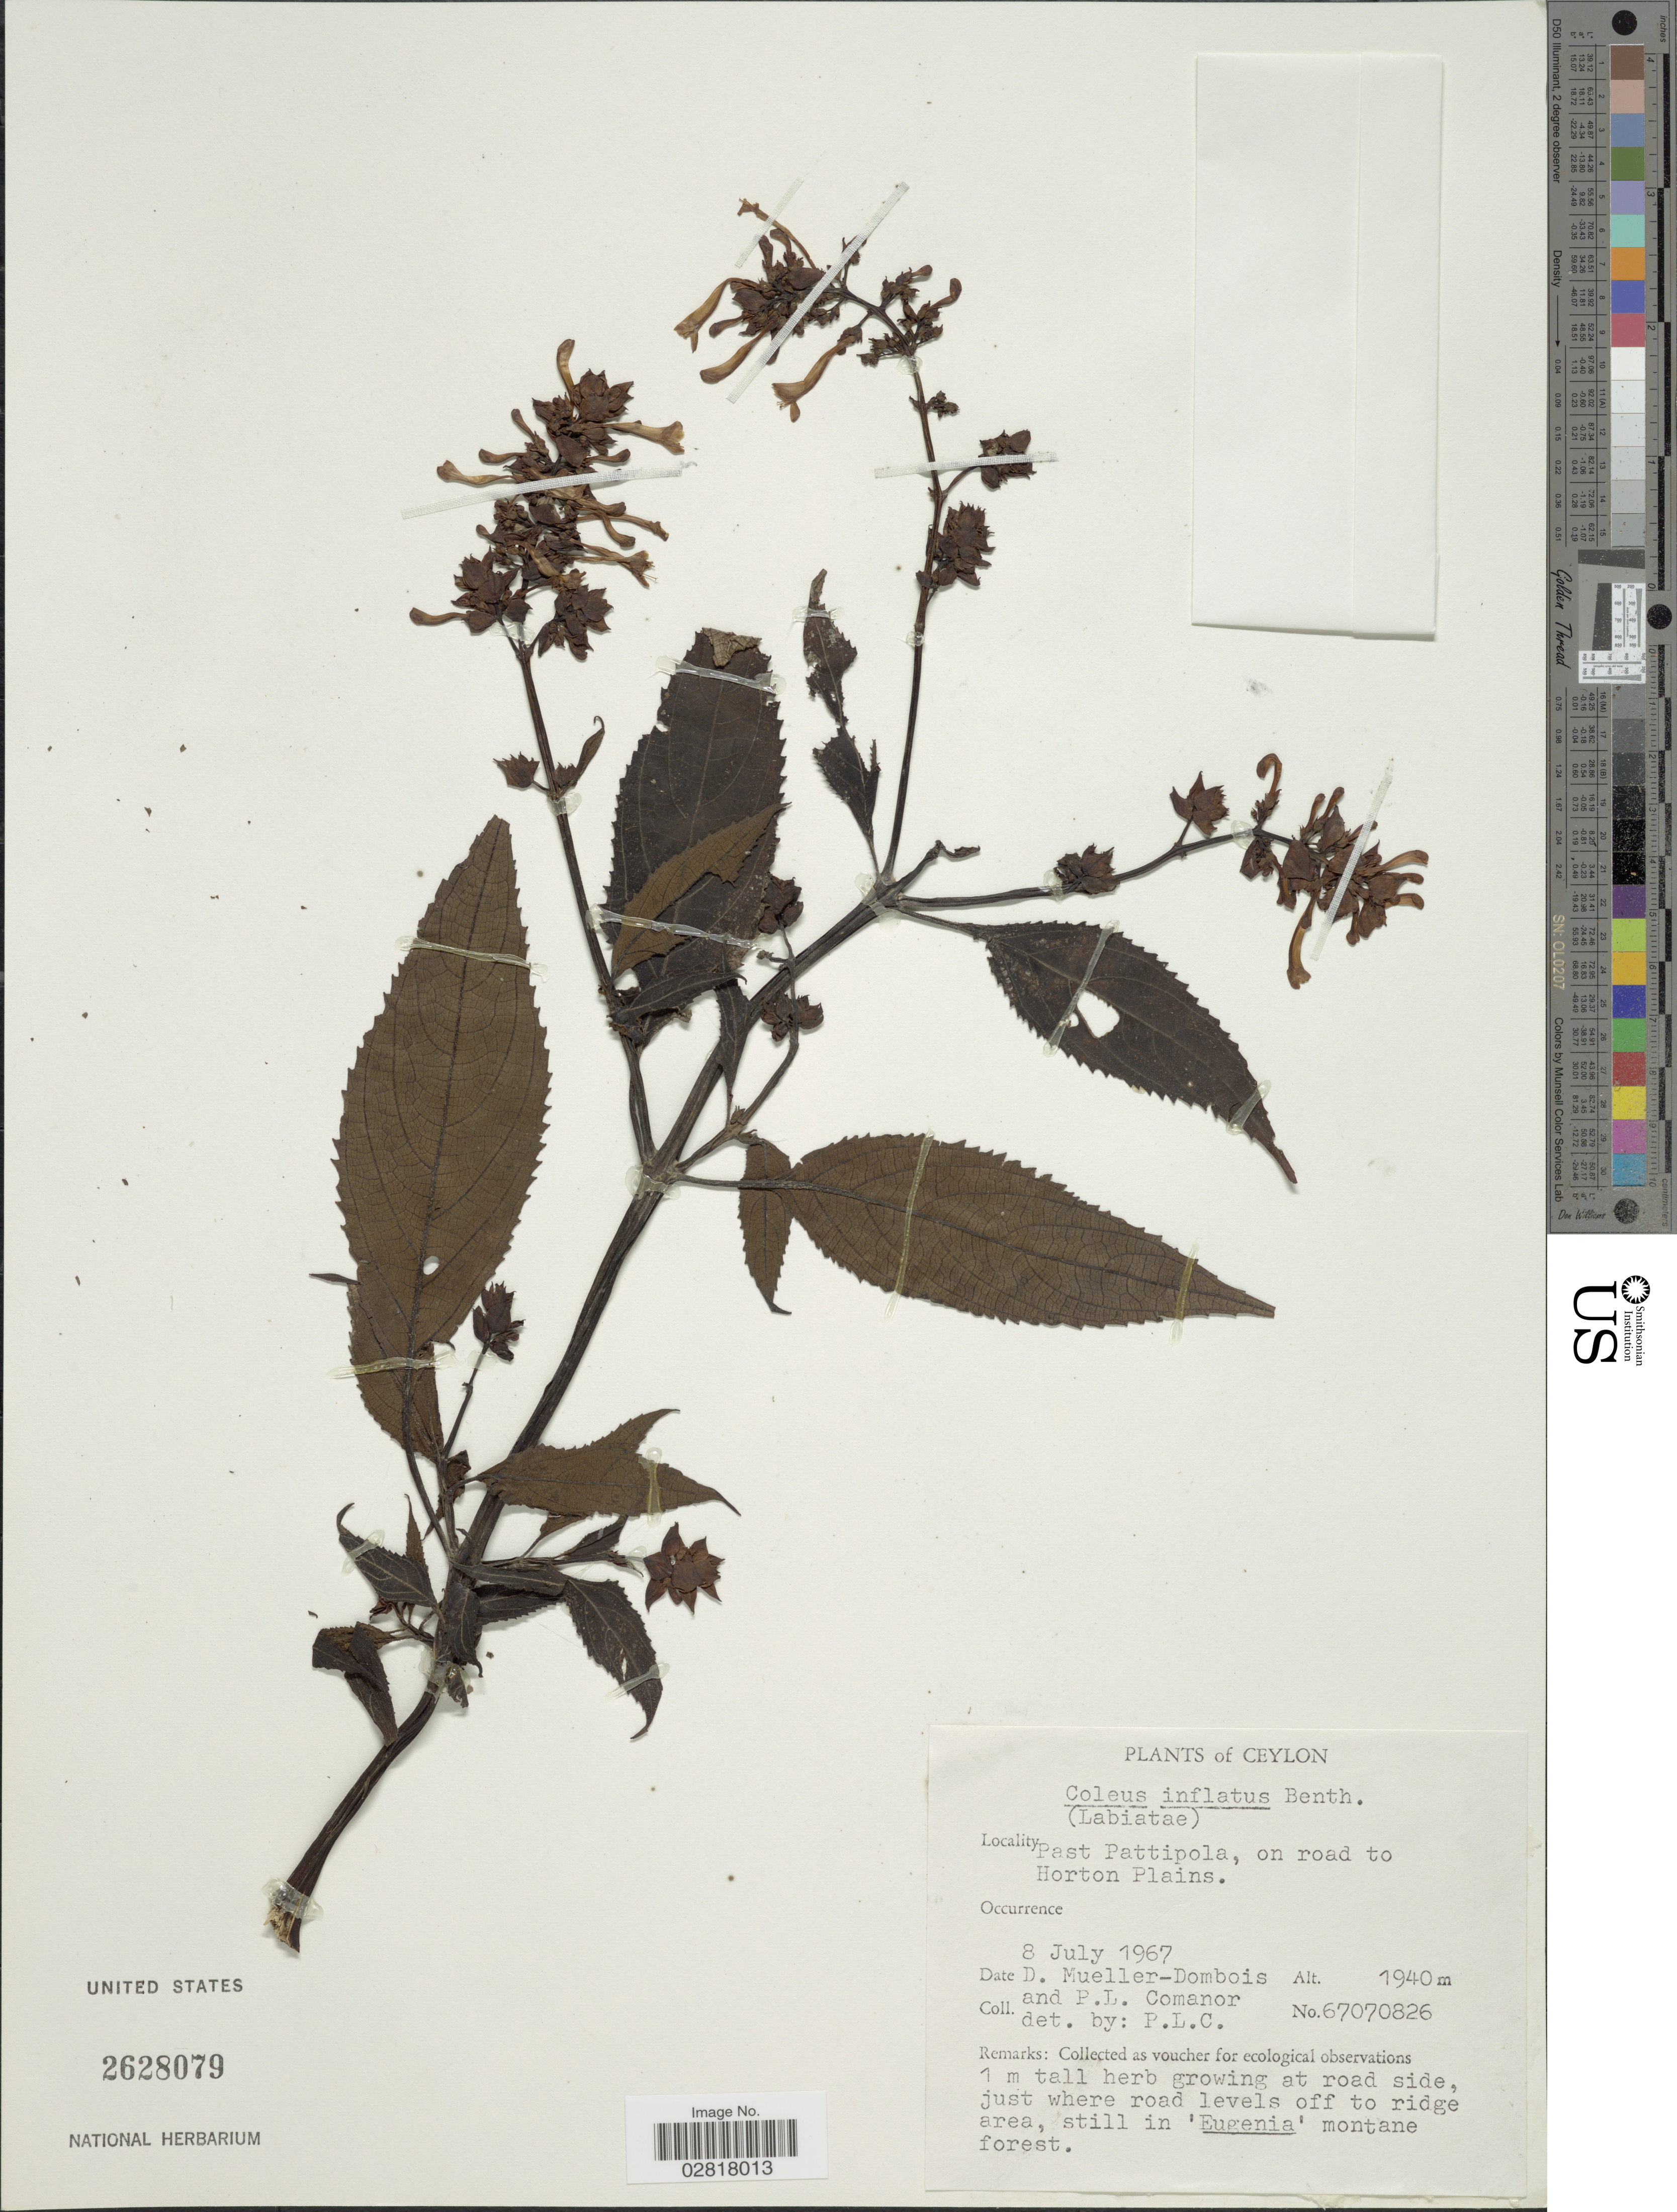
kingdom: Plantae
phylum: Tracheophyta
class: Magnoliopsida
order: Lamiales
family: Lamiaceae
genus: Plectranthus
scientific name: Plectranthus inflatus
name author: (Benth.) R.H. Willemse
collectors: D. Mueller-Dombois & P. Comanor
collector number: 67070826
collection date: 1967-07-08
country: Sri Lanka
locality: Ceylon, Past Pattipola, on road to Horton Plains.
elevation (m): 1940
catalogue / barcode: US 2628079